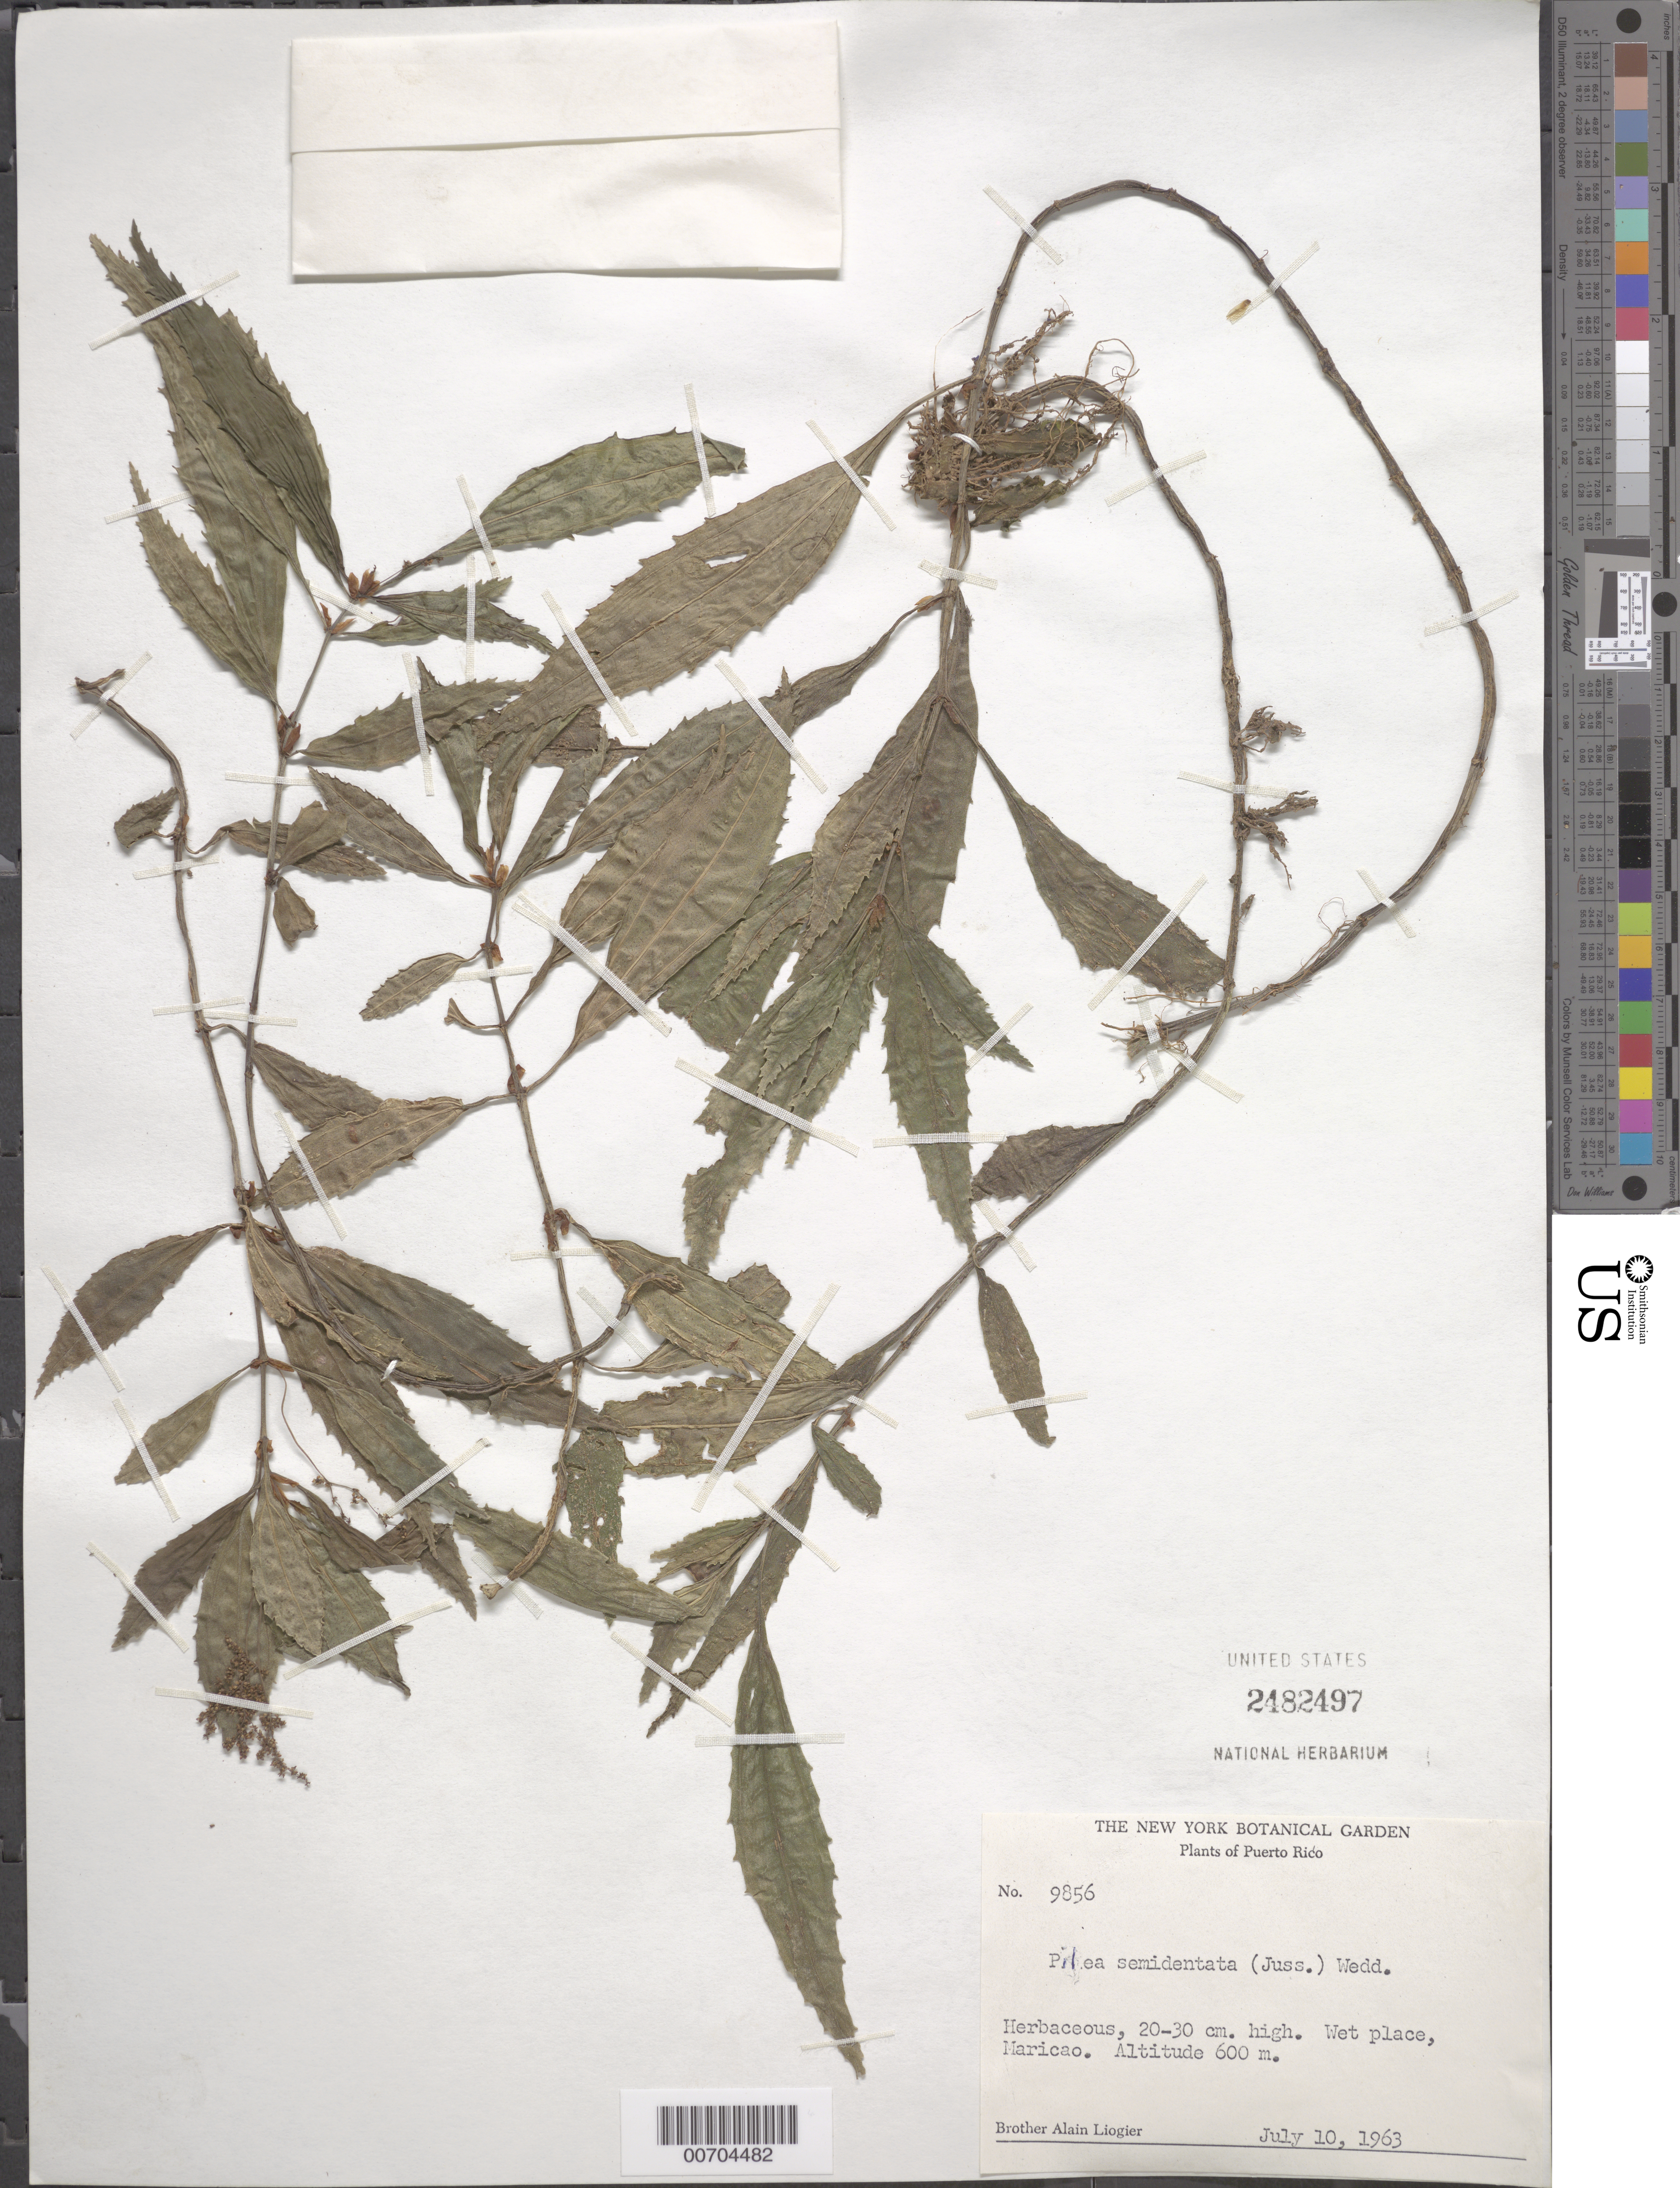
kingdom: Plantae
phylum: Tracheophyta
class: Magnoliopsida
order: Rosales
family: Urticaceae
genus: Pilea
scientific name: Pilea semidentata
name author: (Juss. ex Poir.) Wedd.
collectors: A. H. Liogier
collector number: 9856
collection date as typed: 10 Jul 1963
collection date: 1963-07-10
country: Puerto Rico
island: Greater Antilles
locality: Maricao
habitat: Wet places.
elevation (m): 600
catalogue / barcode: US 2482497